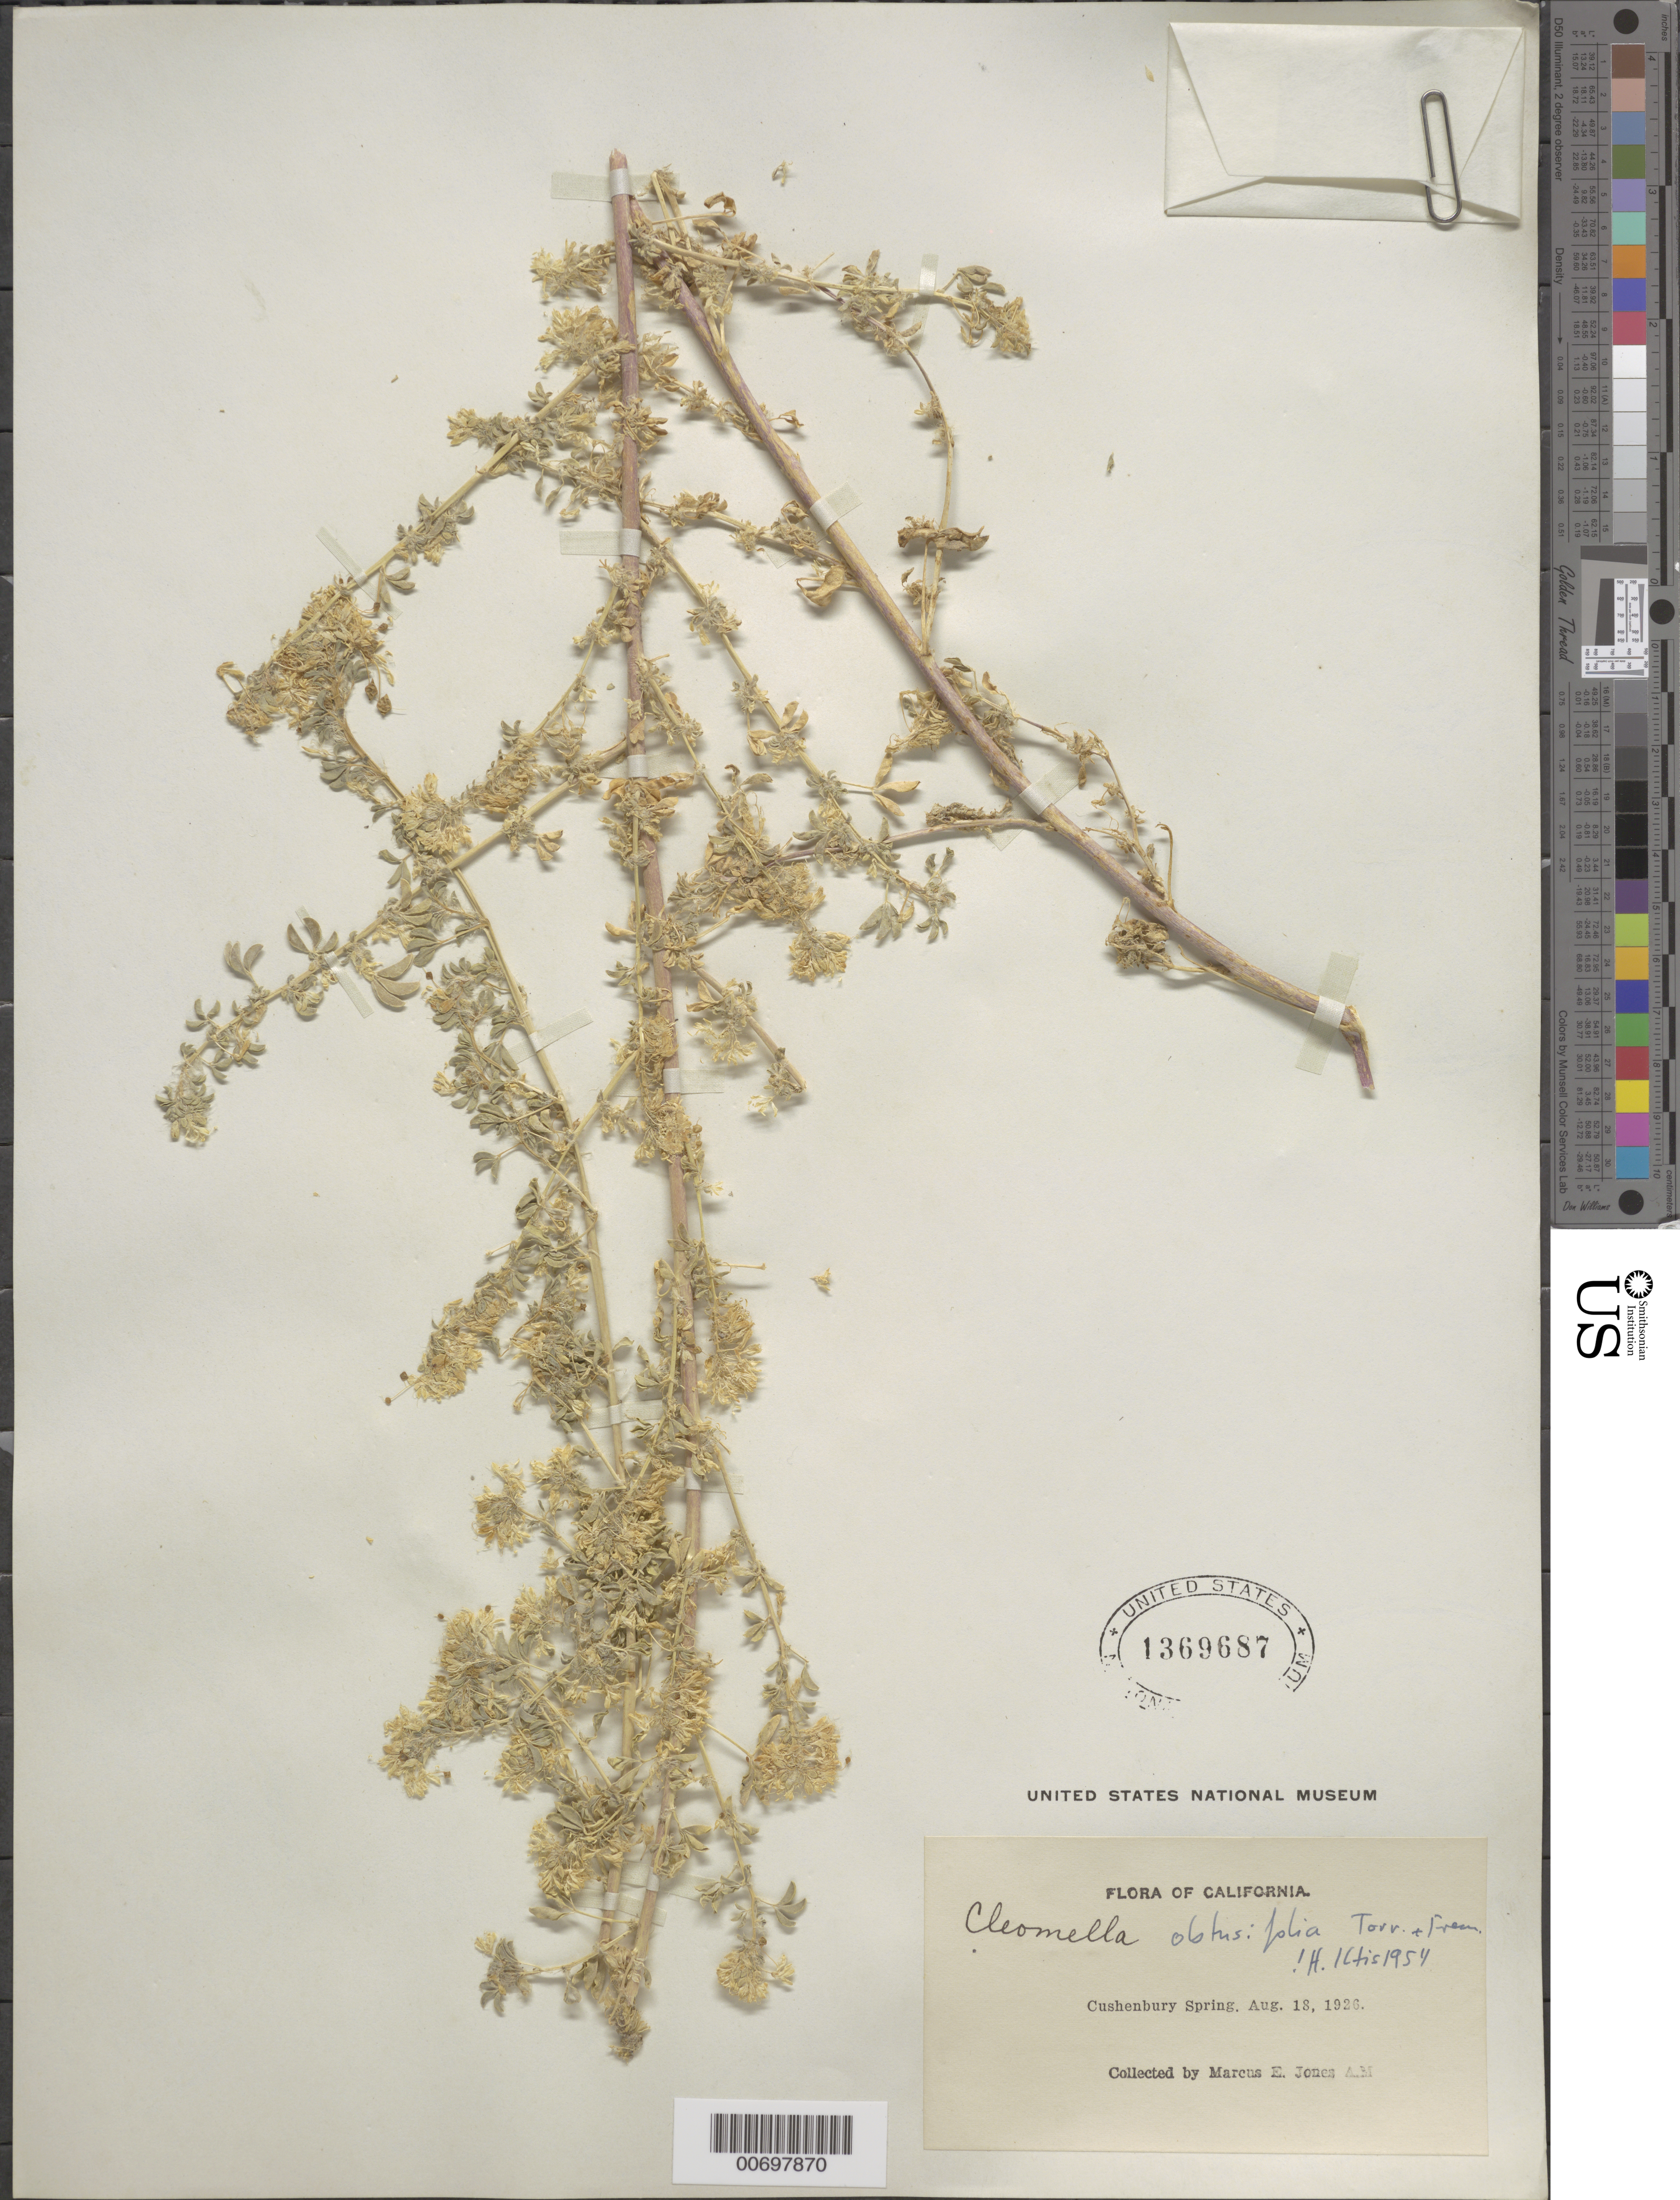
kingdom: Plantae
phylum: Tracheophyta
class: Magnoliopsida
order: Brassicales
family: Cleomaceae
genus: Cleomella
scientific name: Cleomella obtusifolia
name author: Torr. & Frém.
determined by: Iltis, Hugh Hellmut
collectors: M. E. Jones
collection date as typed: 18 Aug 1926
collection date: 1926-08-18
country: United States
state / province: California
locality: Cushenbury Springs.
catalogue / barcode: US 1369687